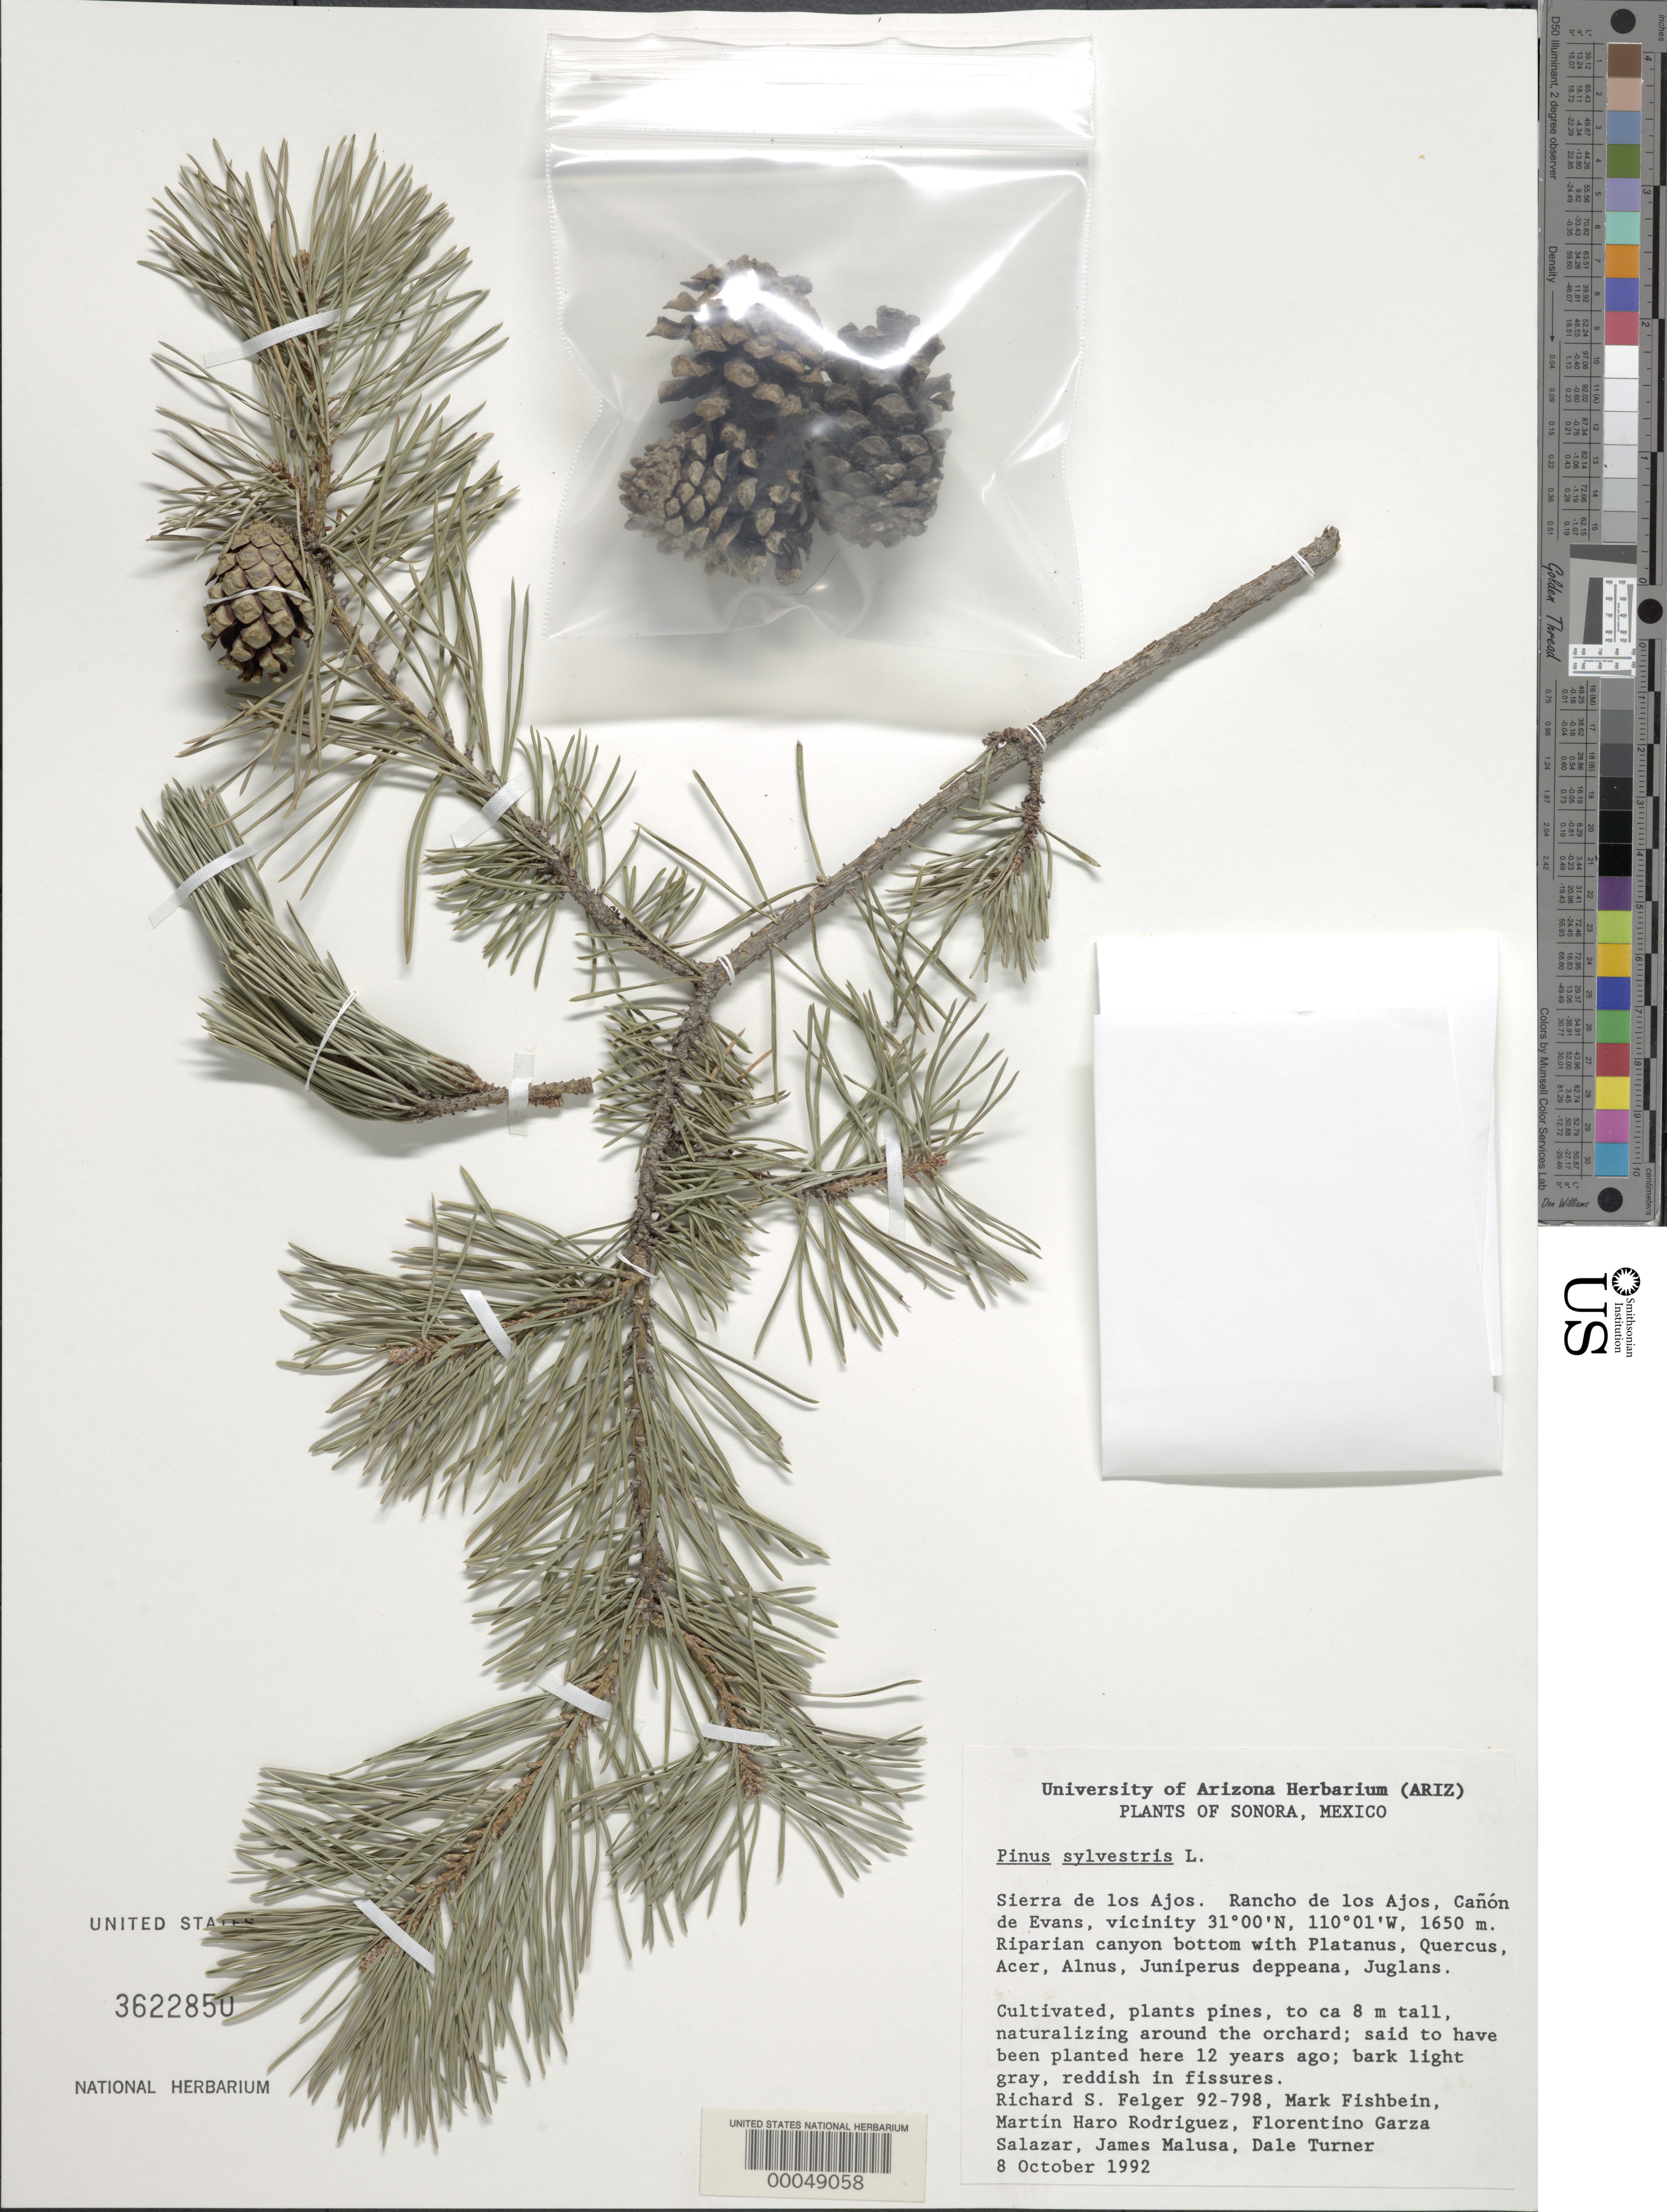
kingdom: Plantae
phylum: Tracheophyta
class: Pinopsida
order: Pinales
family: Pinaceae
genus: Pinus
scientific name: Pinus sylvestris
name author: L.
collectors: R. S. Felger, M. Fishbein, M. Haro-Rodriguez & F. Salazar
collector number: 92-798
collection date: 1992-10-08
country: Mexico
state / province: Sonora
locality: Sierra de los Ajos. rancho de los Ajos, Canon de Evans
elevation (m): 1650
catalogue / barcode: US 3622850